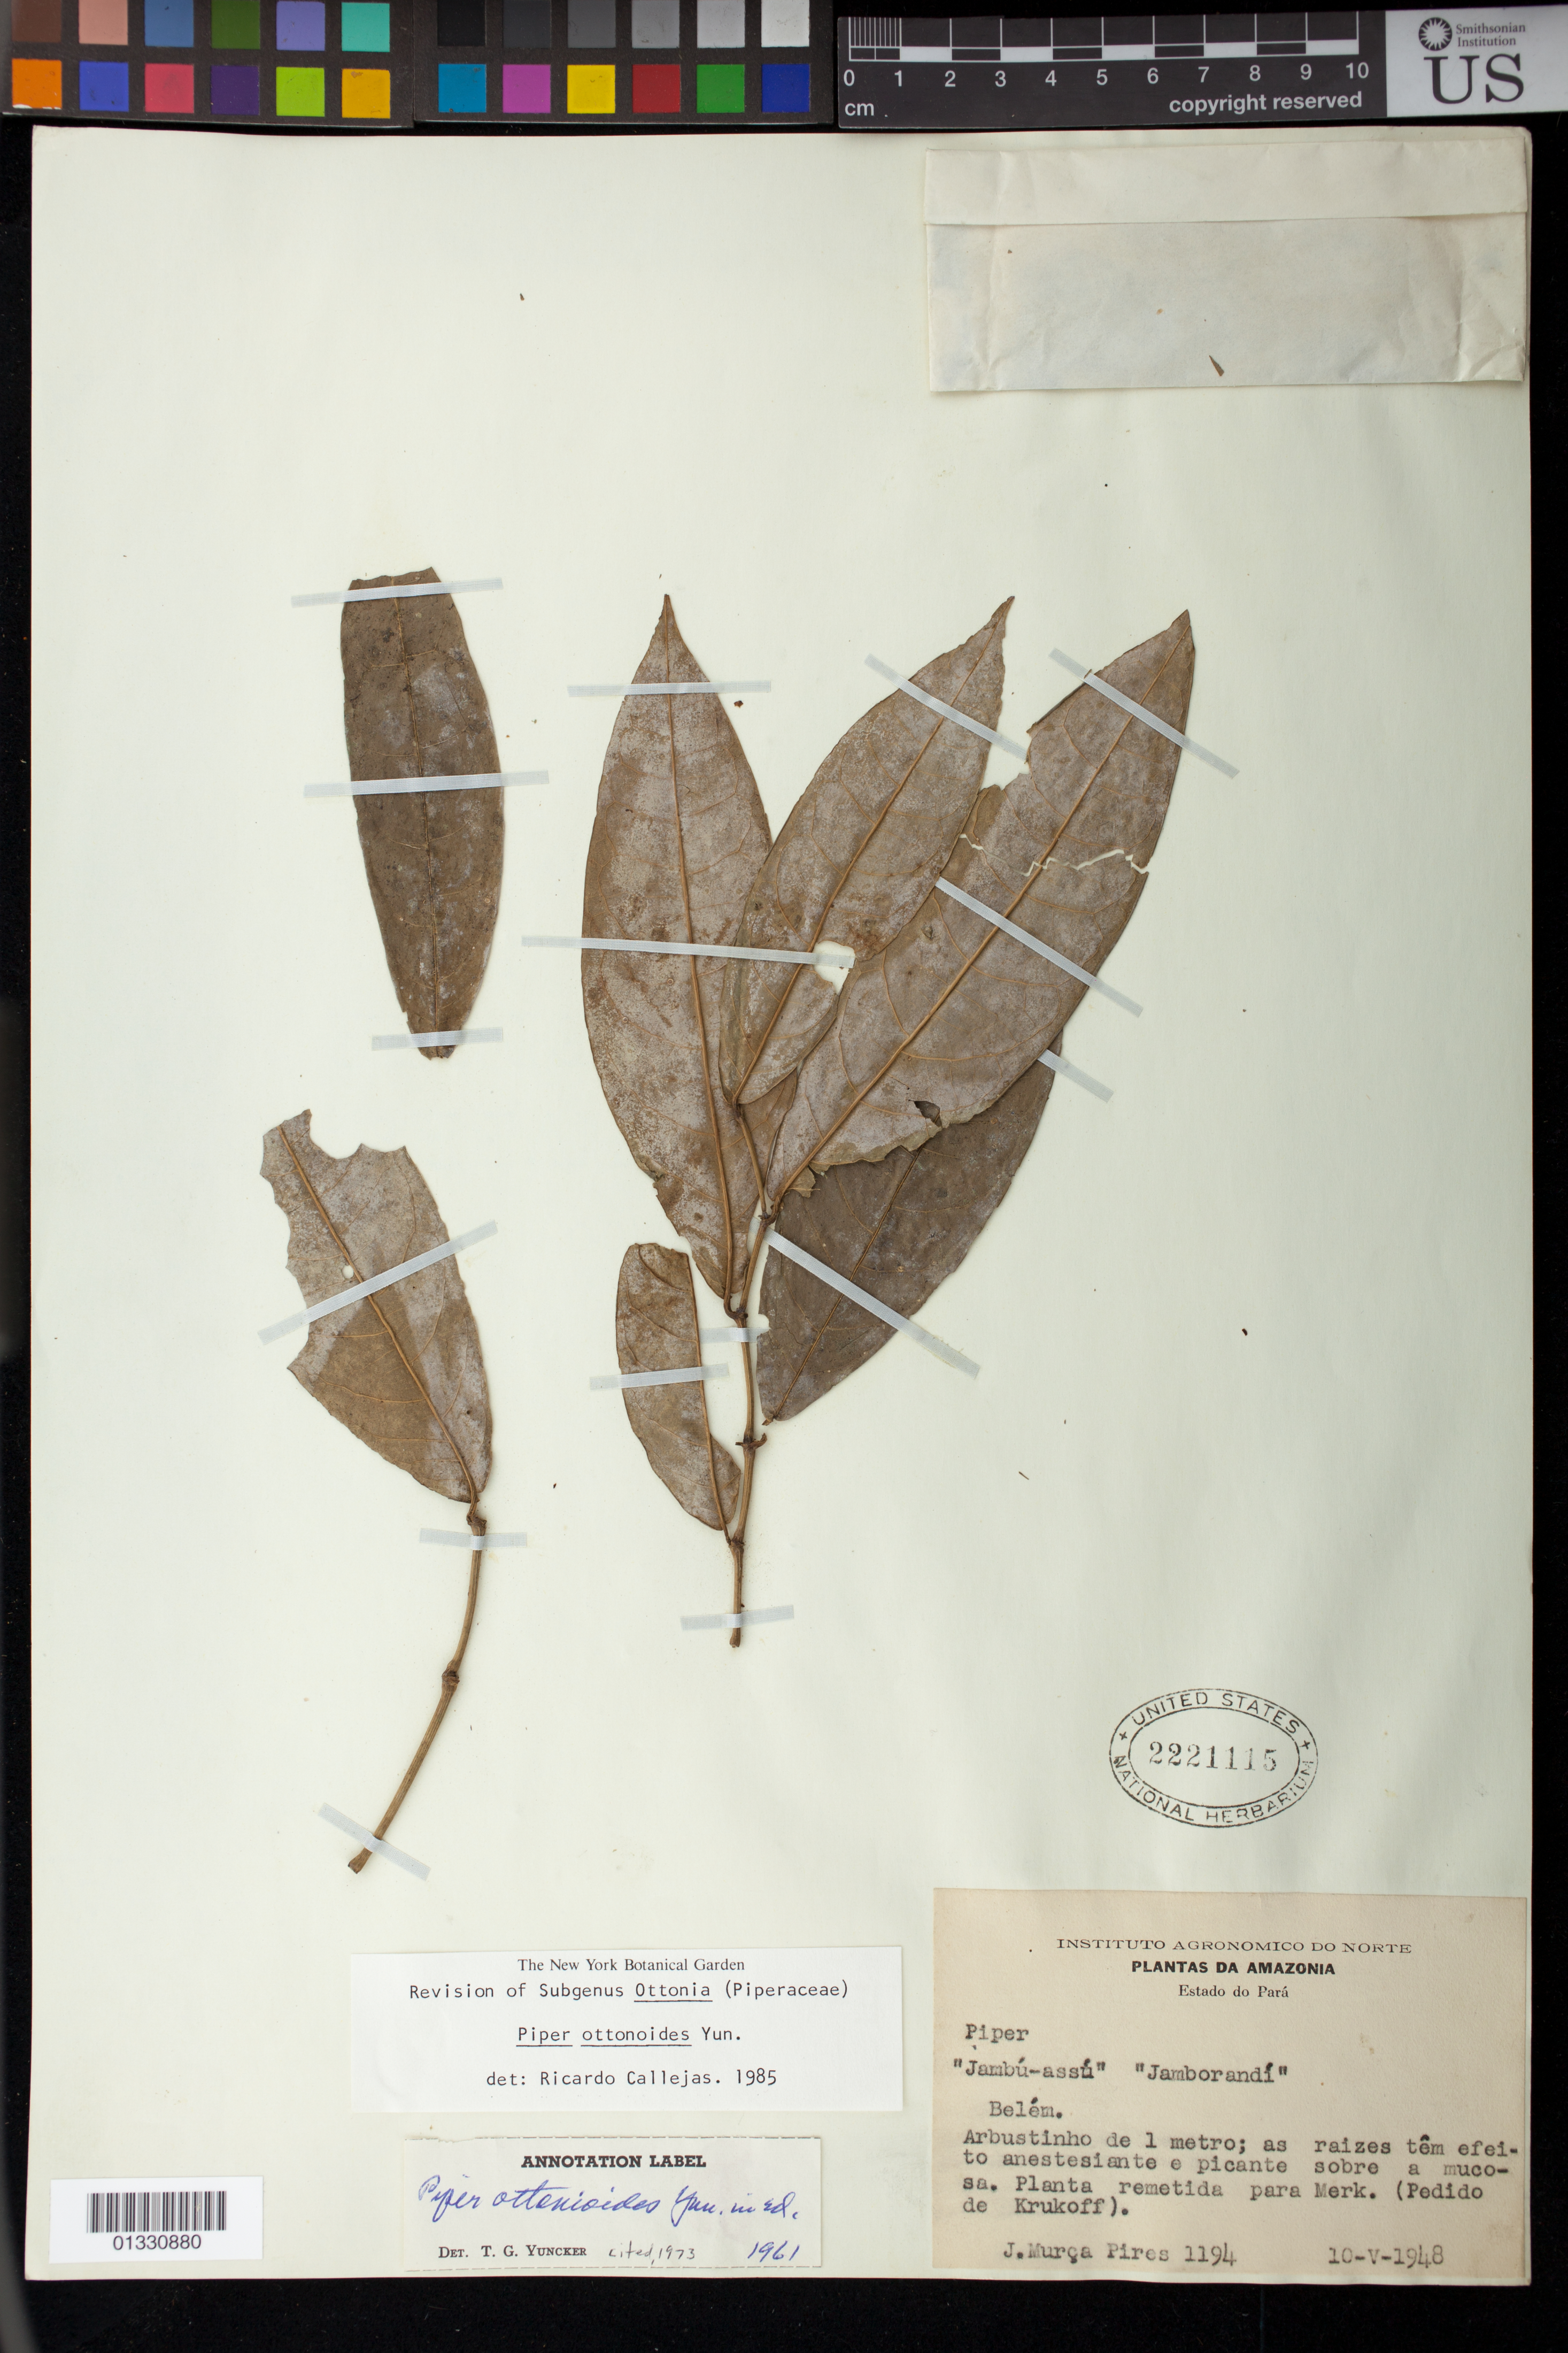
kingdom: Plantae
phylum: Tracheophyta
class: Magnoliopsida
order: Piperales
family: Piperaceae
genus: Piper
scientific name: Piper ottonoides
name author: Yunck.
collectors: J. M. Pires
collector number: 1194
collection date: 1948-05-10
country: Brazil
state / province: Pará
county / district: Belém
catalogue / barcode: US 2221115